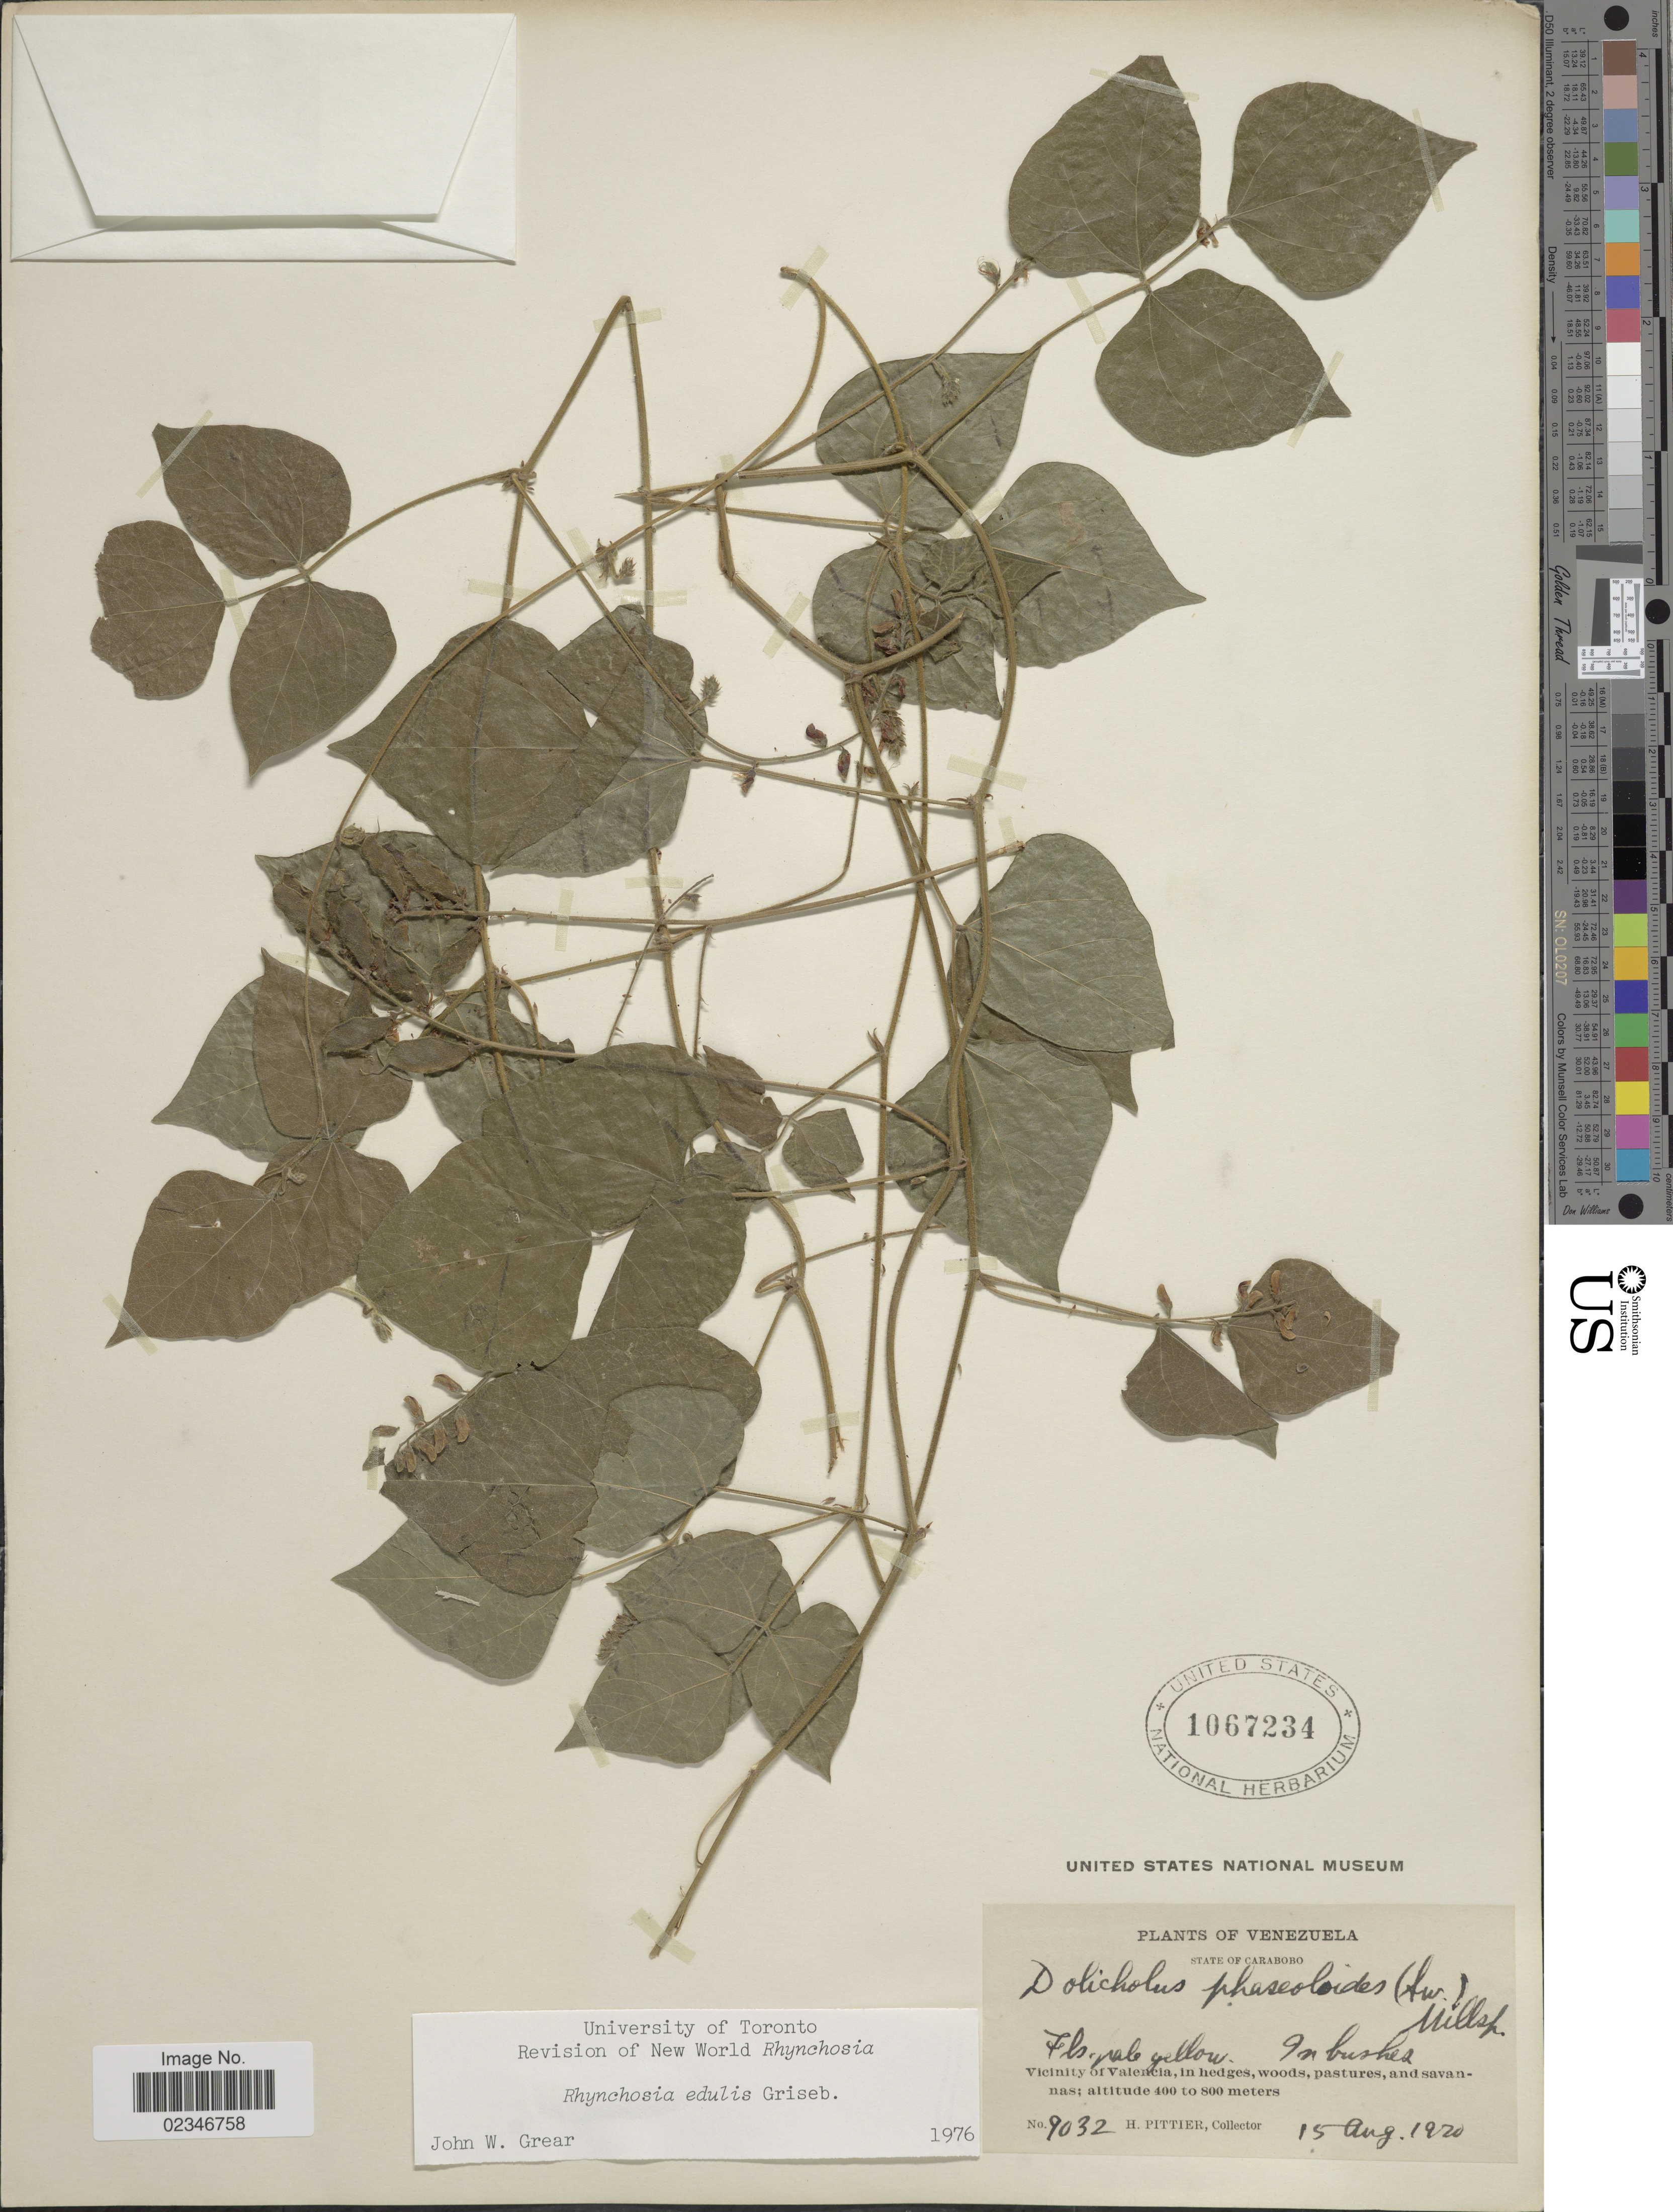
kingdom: Plantae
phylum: Tracheophyta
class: Magnoliopsida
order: Fabales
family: Fabaceae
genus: Rhynchosia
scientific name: Rhynchosia edulis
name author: Griseb.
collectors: H. F. Pittier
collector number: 9032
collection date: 1920-08-15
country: Venezuela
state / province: Carabobo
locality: State of Carabobo, Vicinity of Valencia, in hedges, woods, pastures, and savannas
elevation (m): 400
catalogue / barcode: US 1067234